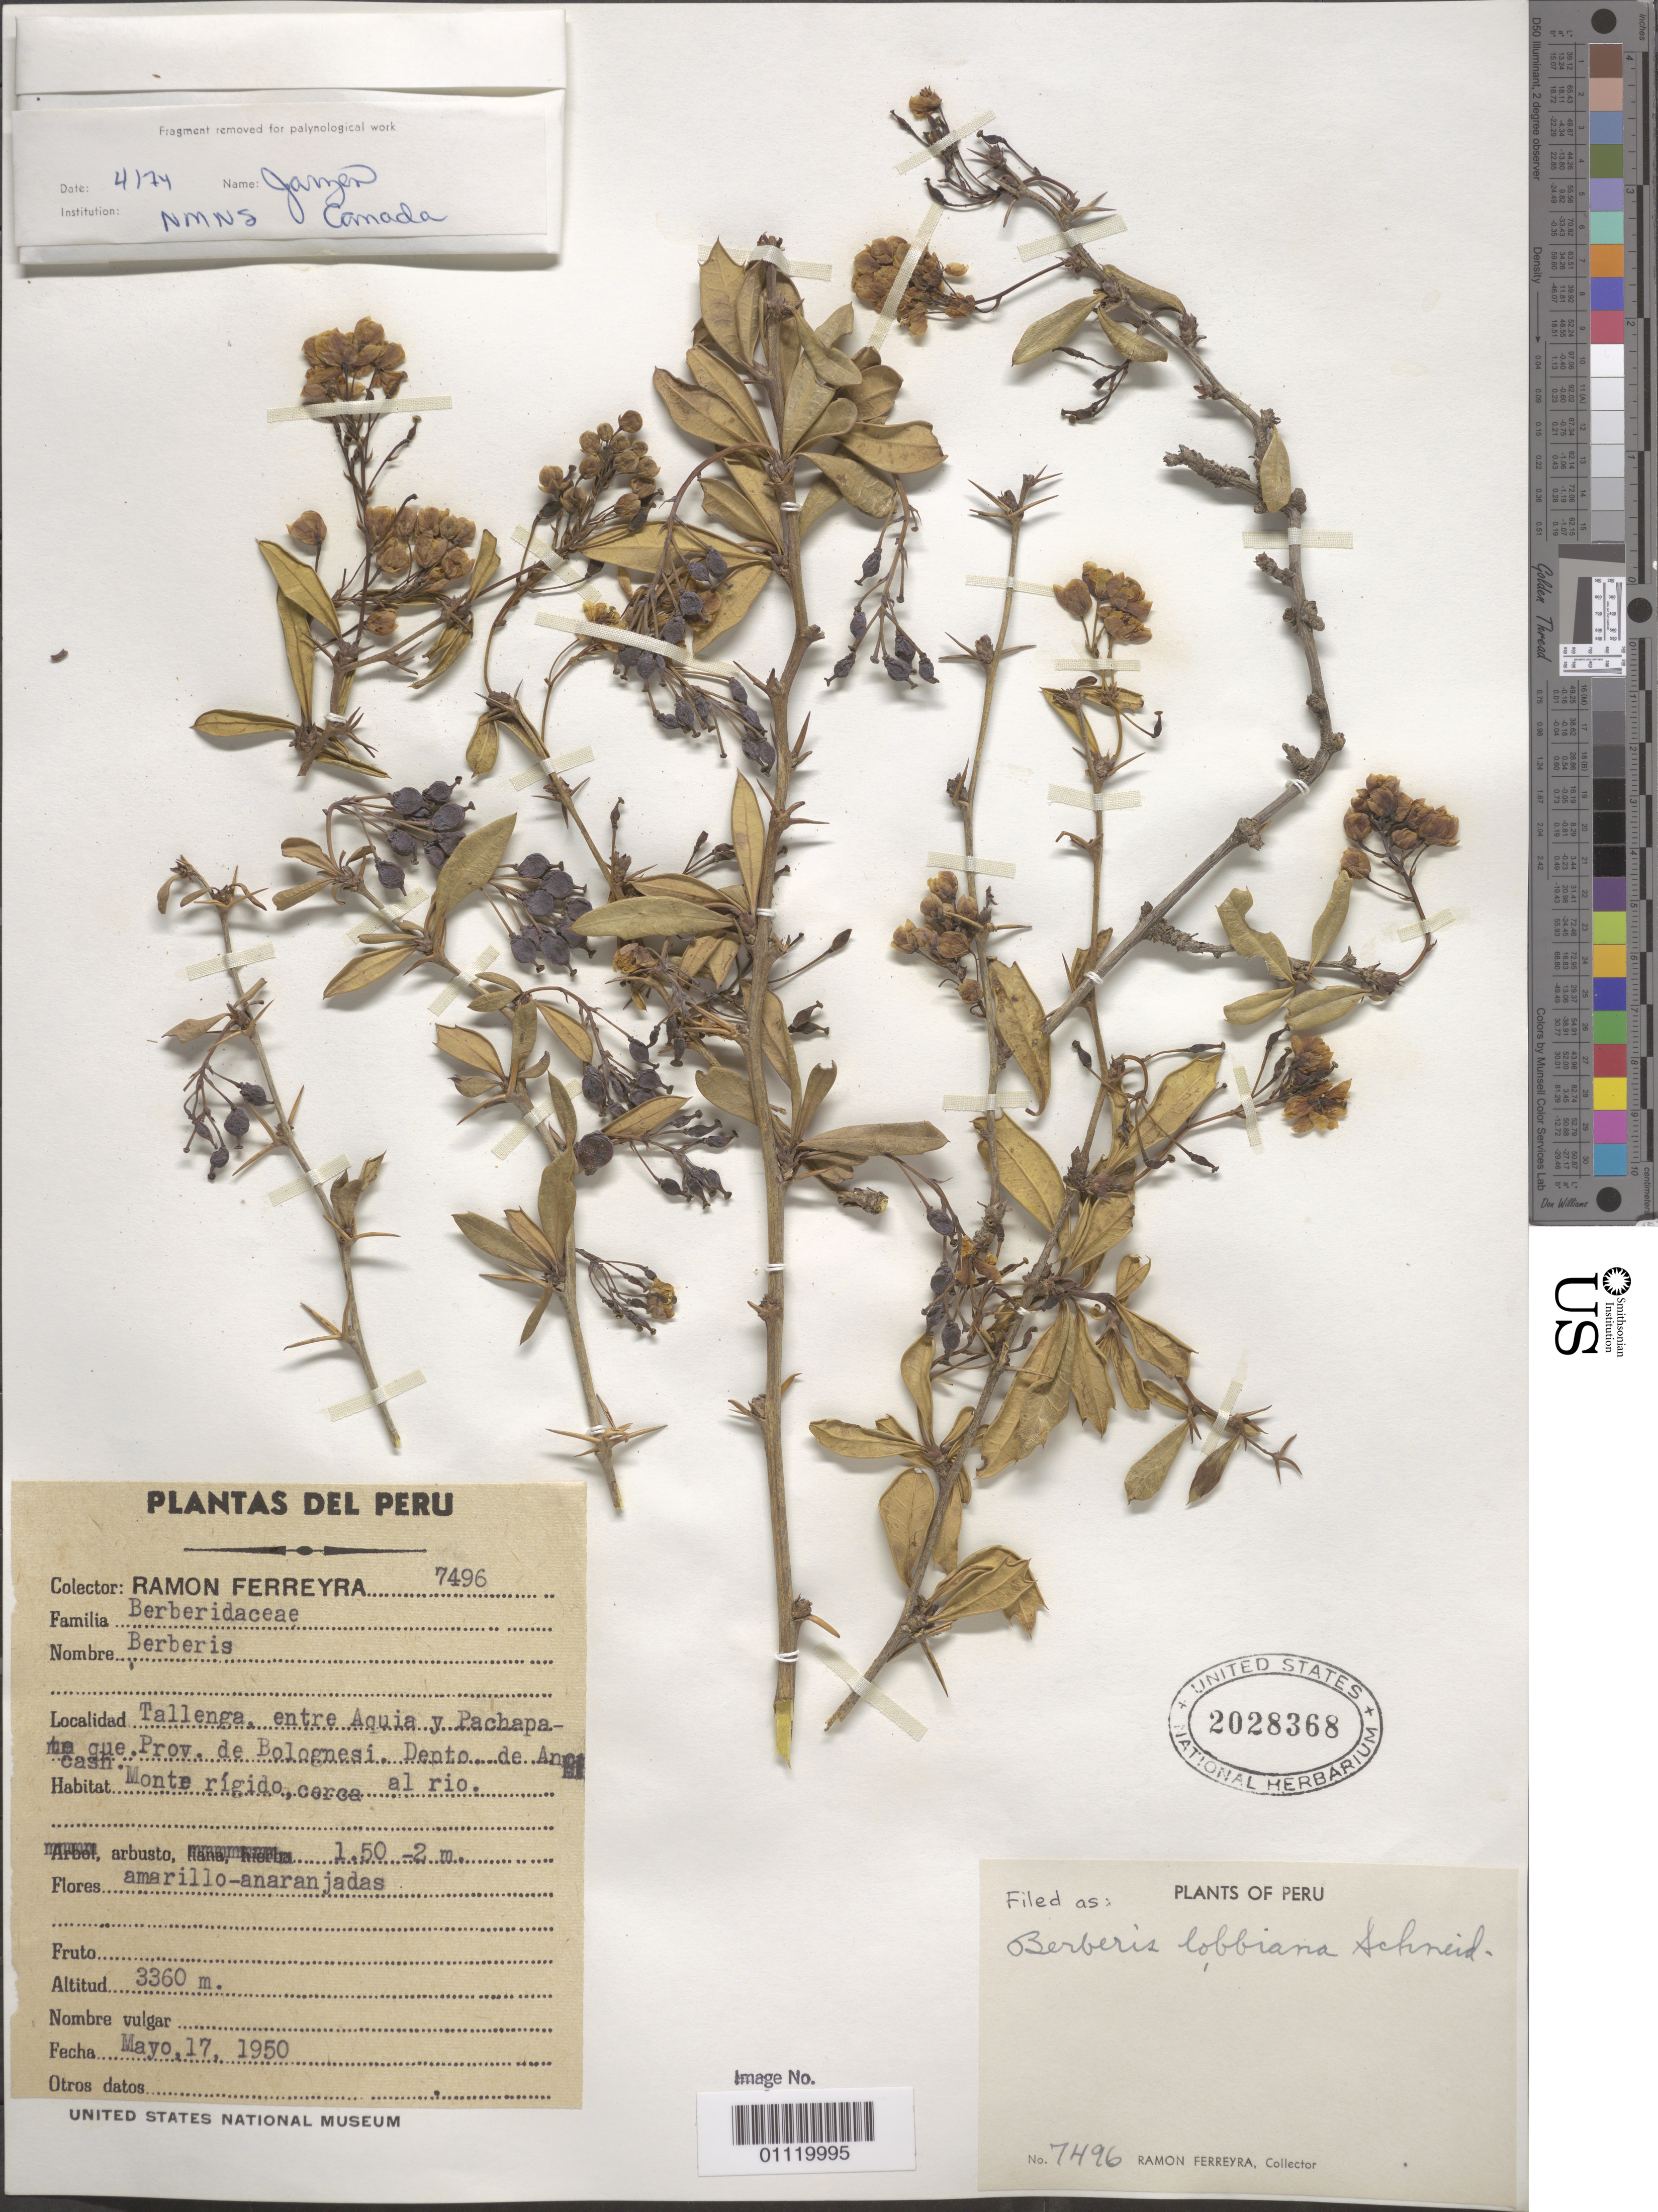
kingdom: Plantae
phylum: Tracheophyta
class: Magnoliopsida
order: Ranunculales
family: Berberidaceae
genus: Berberis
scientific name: Berberis lobbiana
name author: (C.K. Schneid.) C.K. Schneid.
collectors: R. A. Ferreyra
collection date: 1950-05-17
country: Peru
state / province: Ancash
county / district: Bolognesi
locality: Tallenga. between Aquia and Pachapata. Mount Rigido, close to the river.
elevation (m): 3360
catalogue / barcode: US 2028386